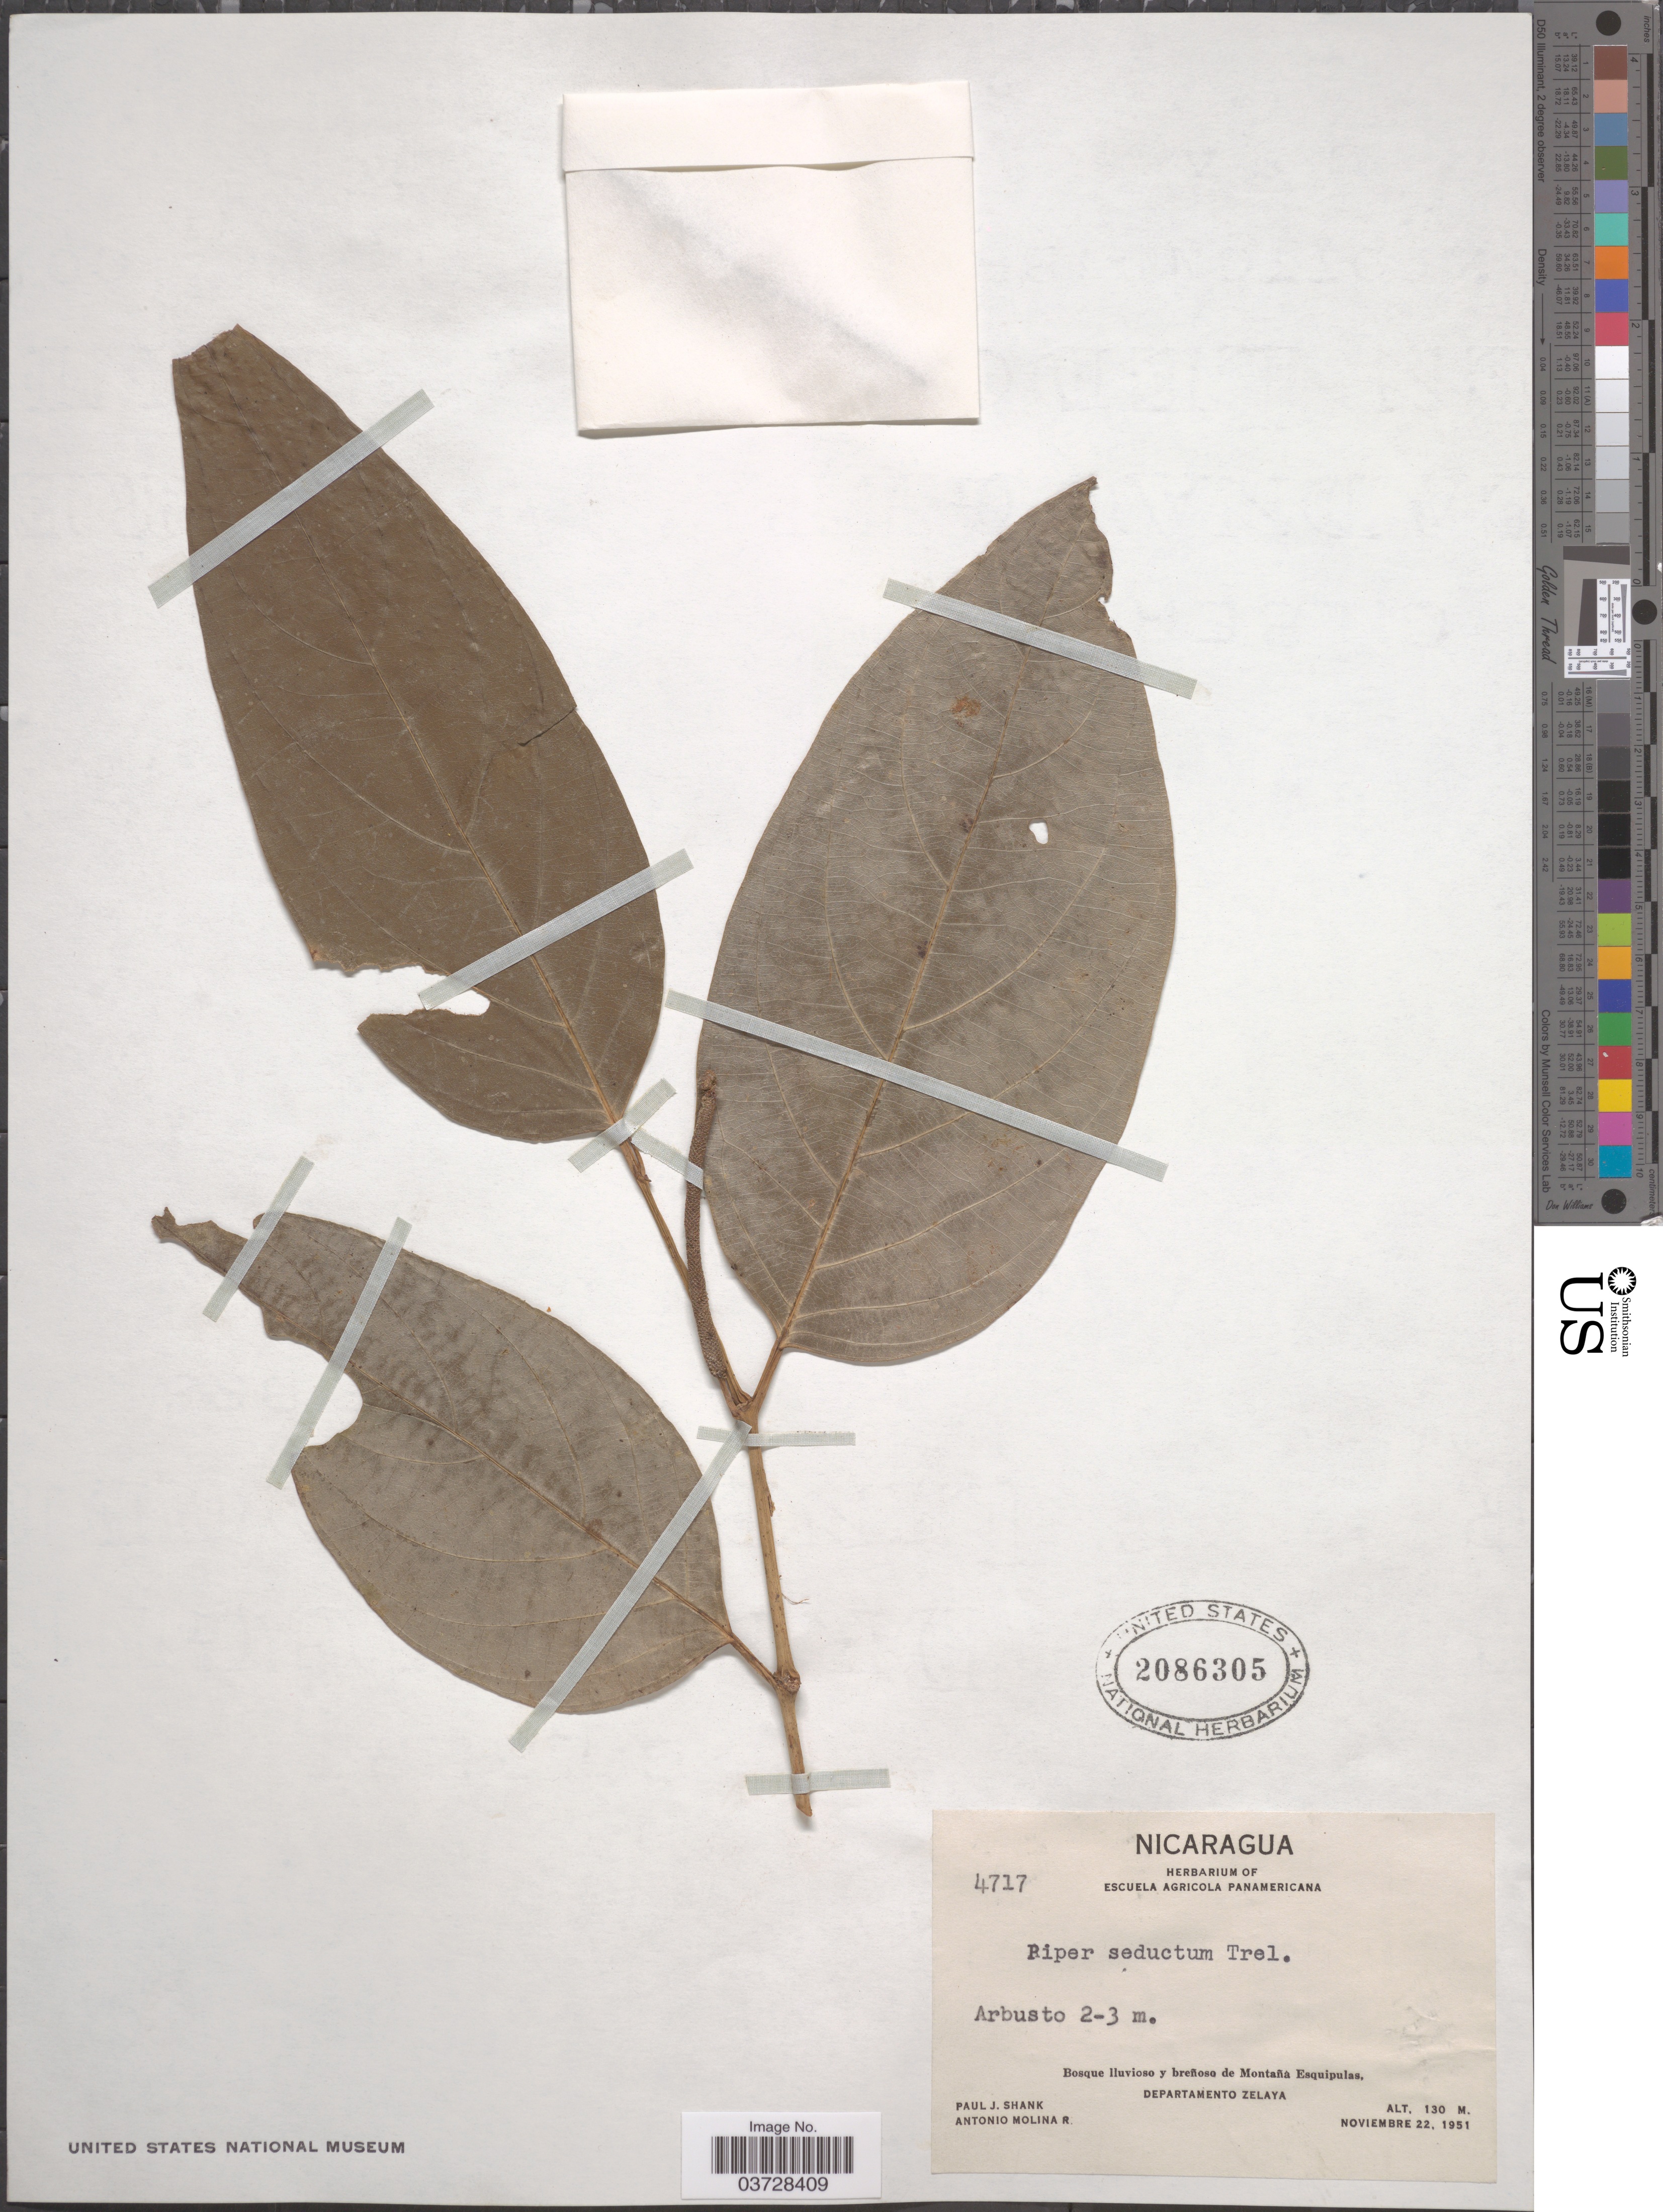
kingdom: Plantae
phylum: Tracheophyta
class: Magnoliopsida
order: Piperales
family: Piperaceae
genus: Piper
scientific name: Piper seductum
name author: Trel.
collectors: P. J. Shank & A. Molina R.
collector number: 4717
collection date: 1951-11-22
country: Nicaragua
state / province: Atlántico Norte / Atlántico Sur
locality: Bosque lluvioso y breñoso de Montaña Esquipulas, Departamento Zelaya.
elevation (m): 130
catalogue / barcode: US 2086305